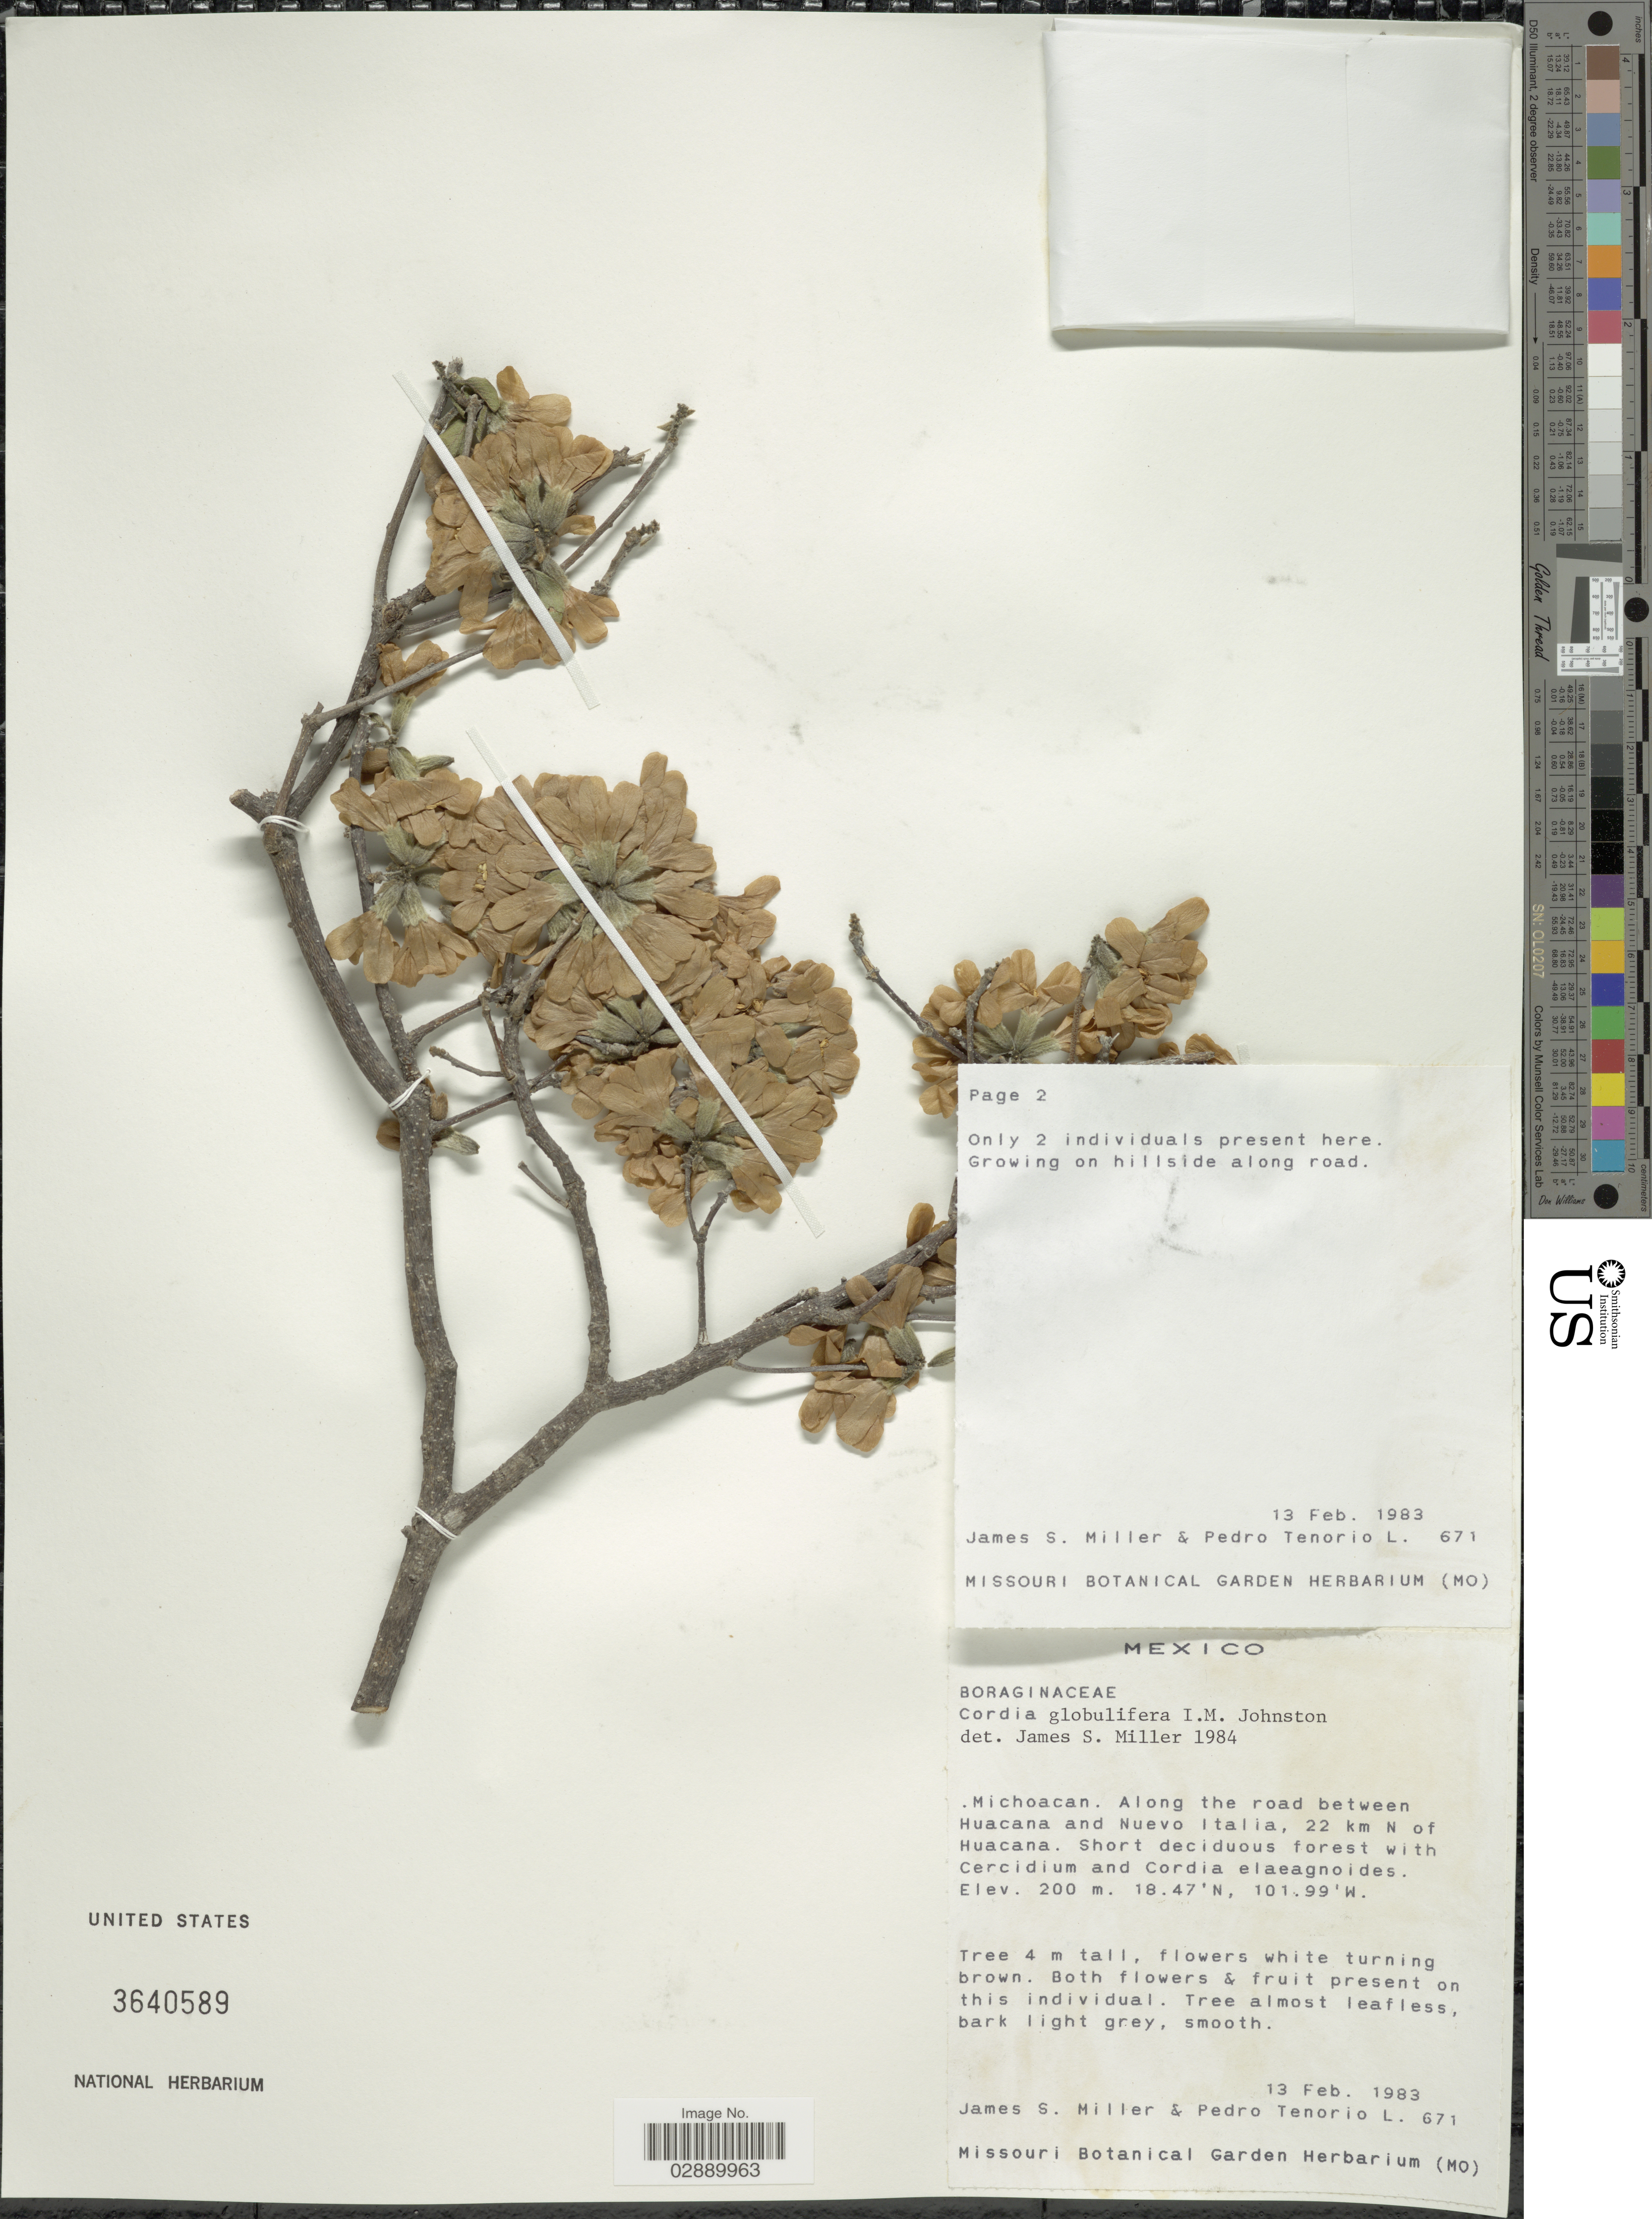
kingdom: Plantae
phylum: Tracheophyta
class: Magnoliopsida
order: Boraginales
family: Cordiaceae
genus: Cordia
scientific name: Cordia globulifera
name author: I.M. Johnst.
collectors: J. S. Miller & P. Tenorio L.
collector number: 671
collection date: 1983-02-13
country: Mexico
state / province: Michoacán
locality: Along the road between Huacana and Nuevo Italia, 22 km N of Huacana.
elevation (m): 200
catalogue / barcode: US 3640589